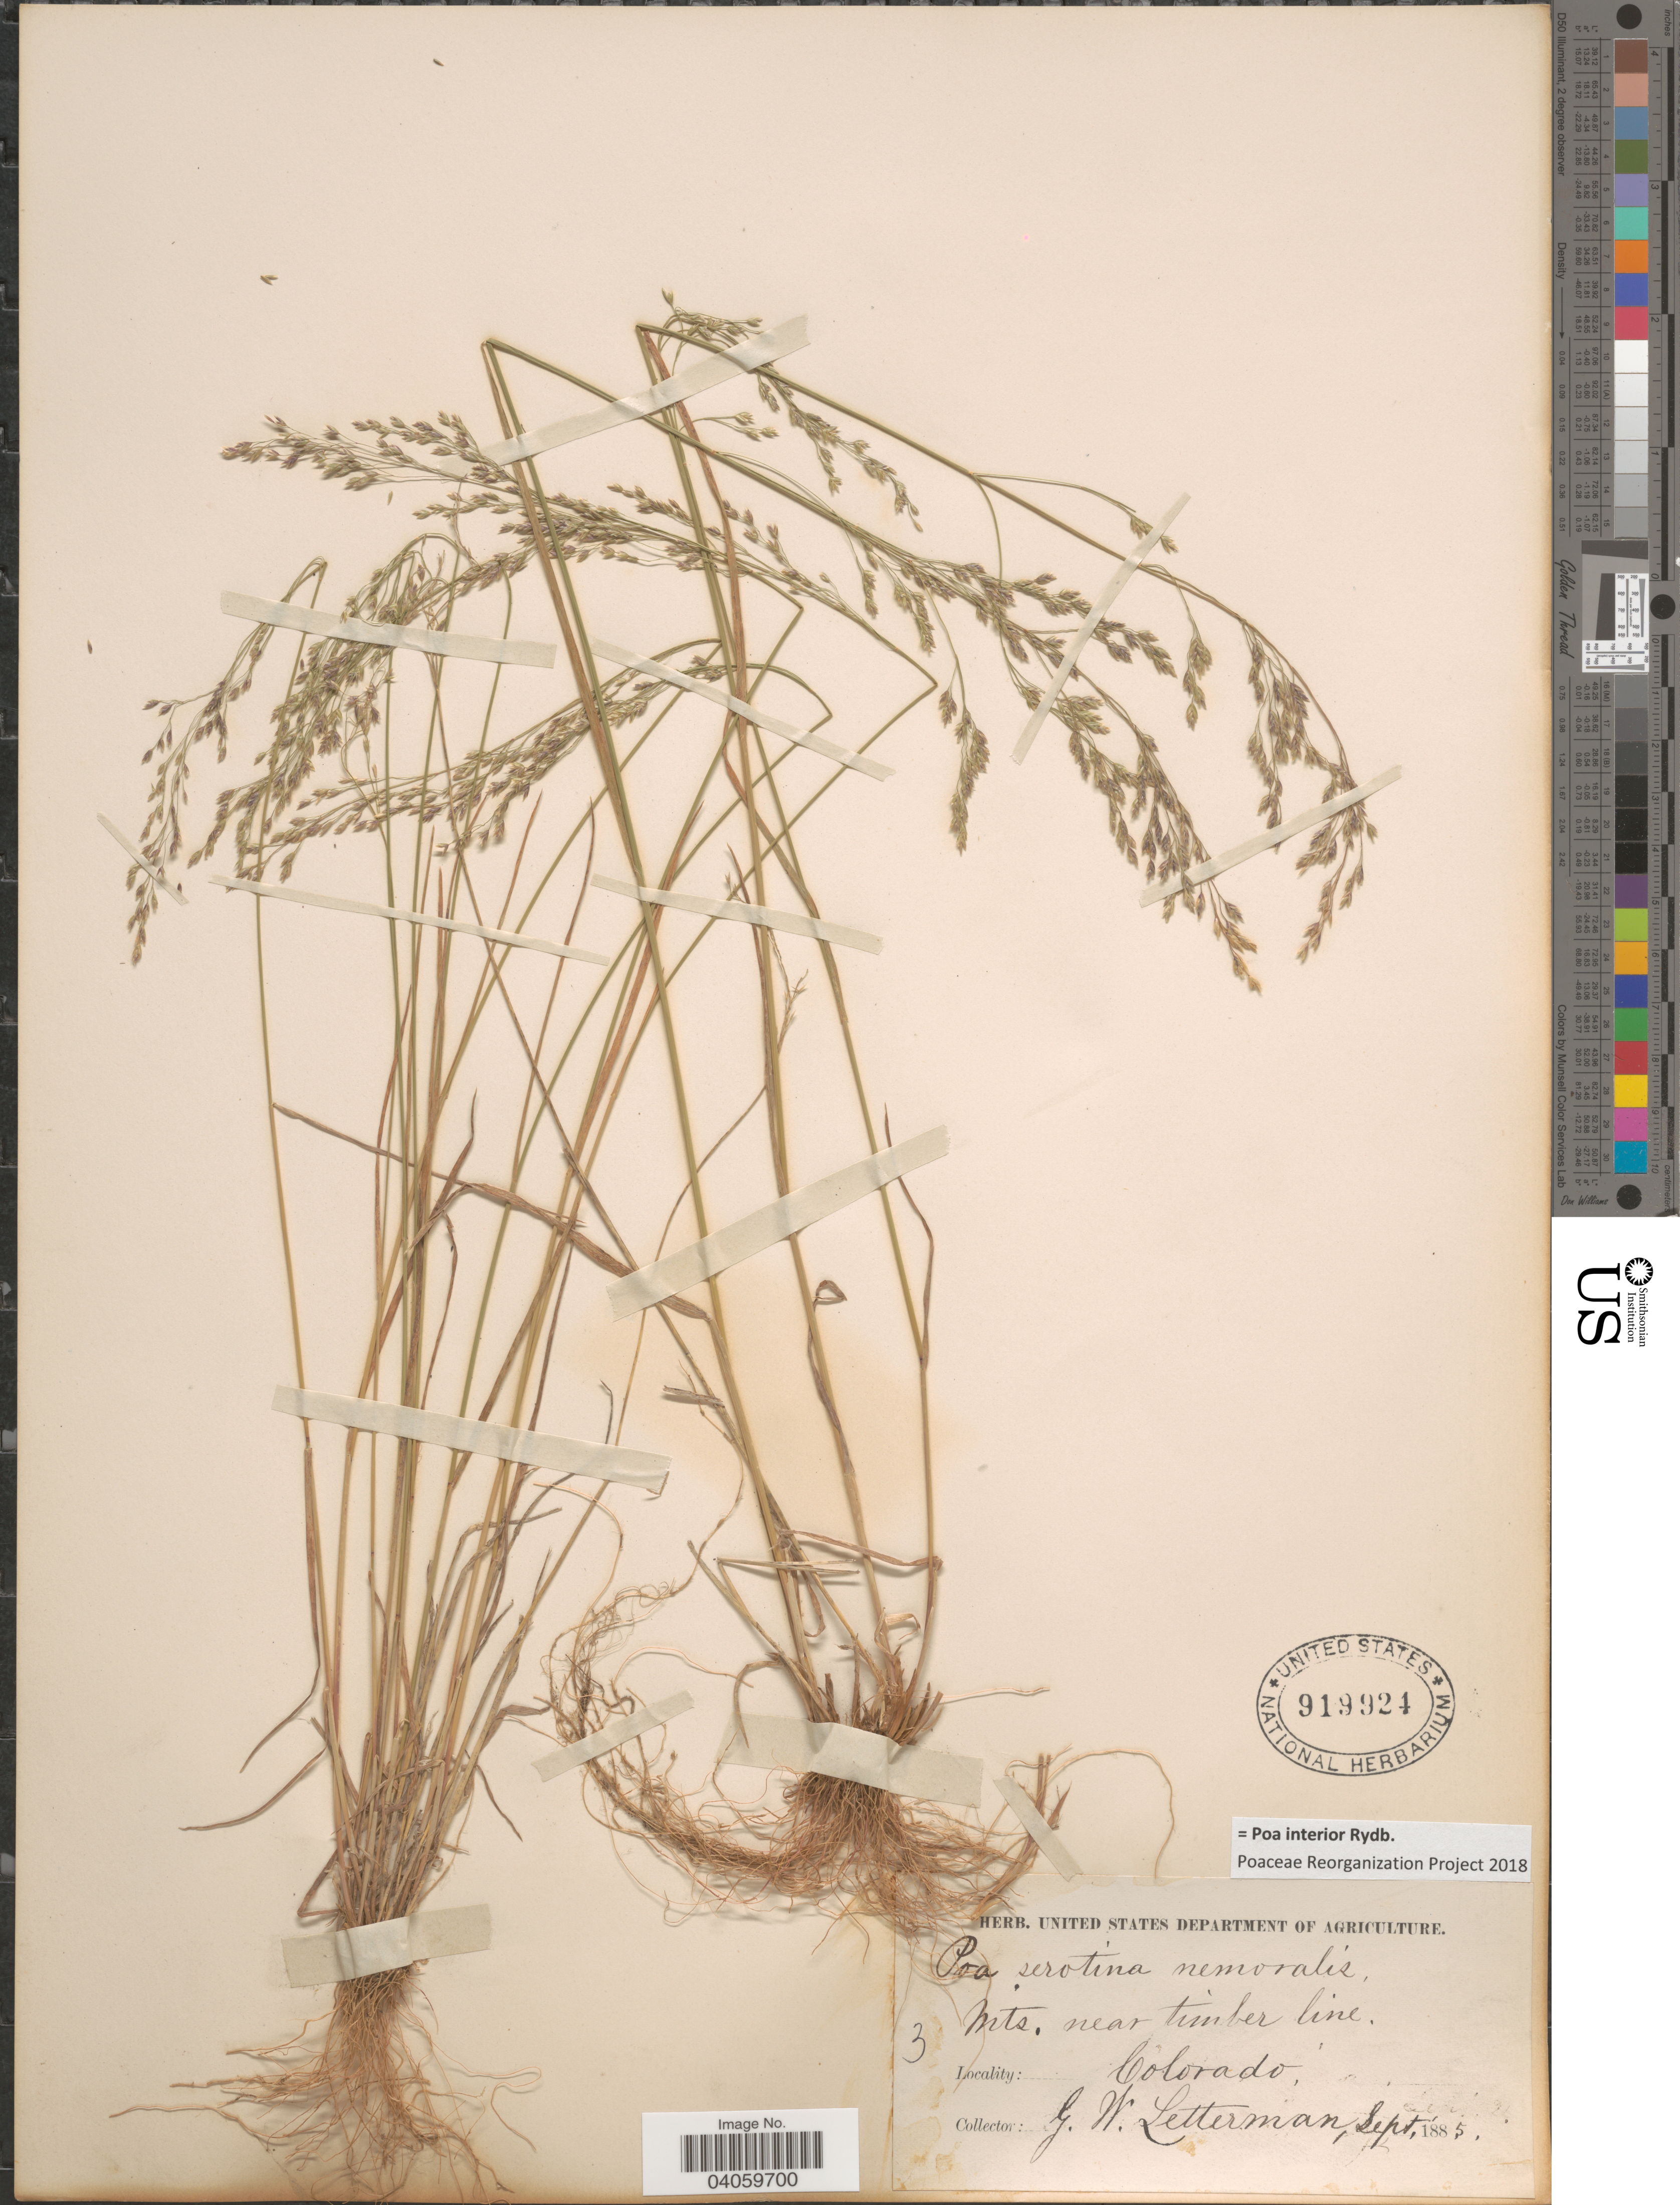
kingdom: Plantae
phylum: Tracheophyta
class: Liliopsida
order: Poales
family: Poaceae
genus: Poa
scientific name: Poa interior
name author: Rydb.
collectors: G. W. Letterman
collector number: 3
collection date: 1885-09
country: United States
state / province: Colorado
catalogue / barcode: US 919924